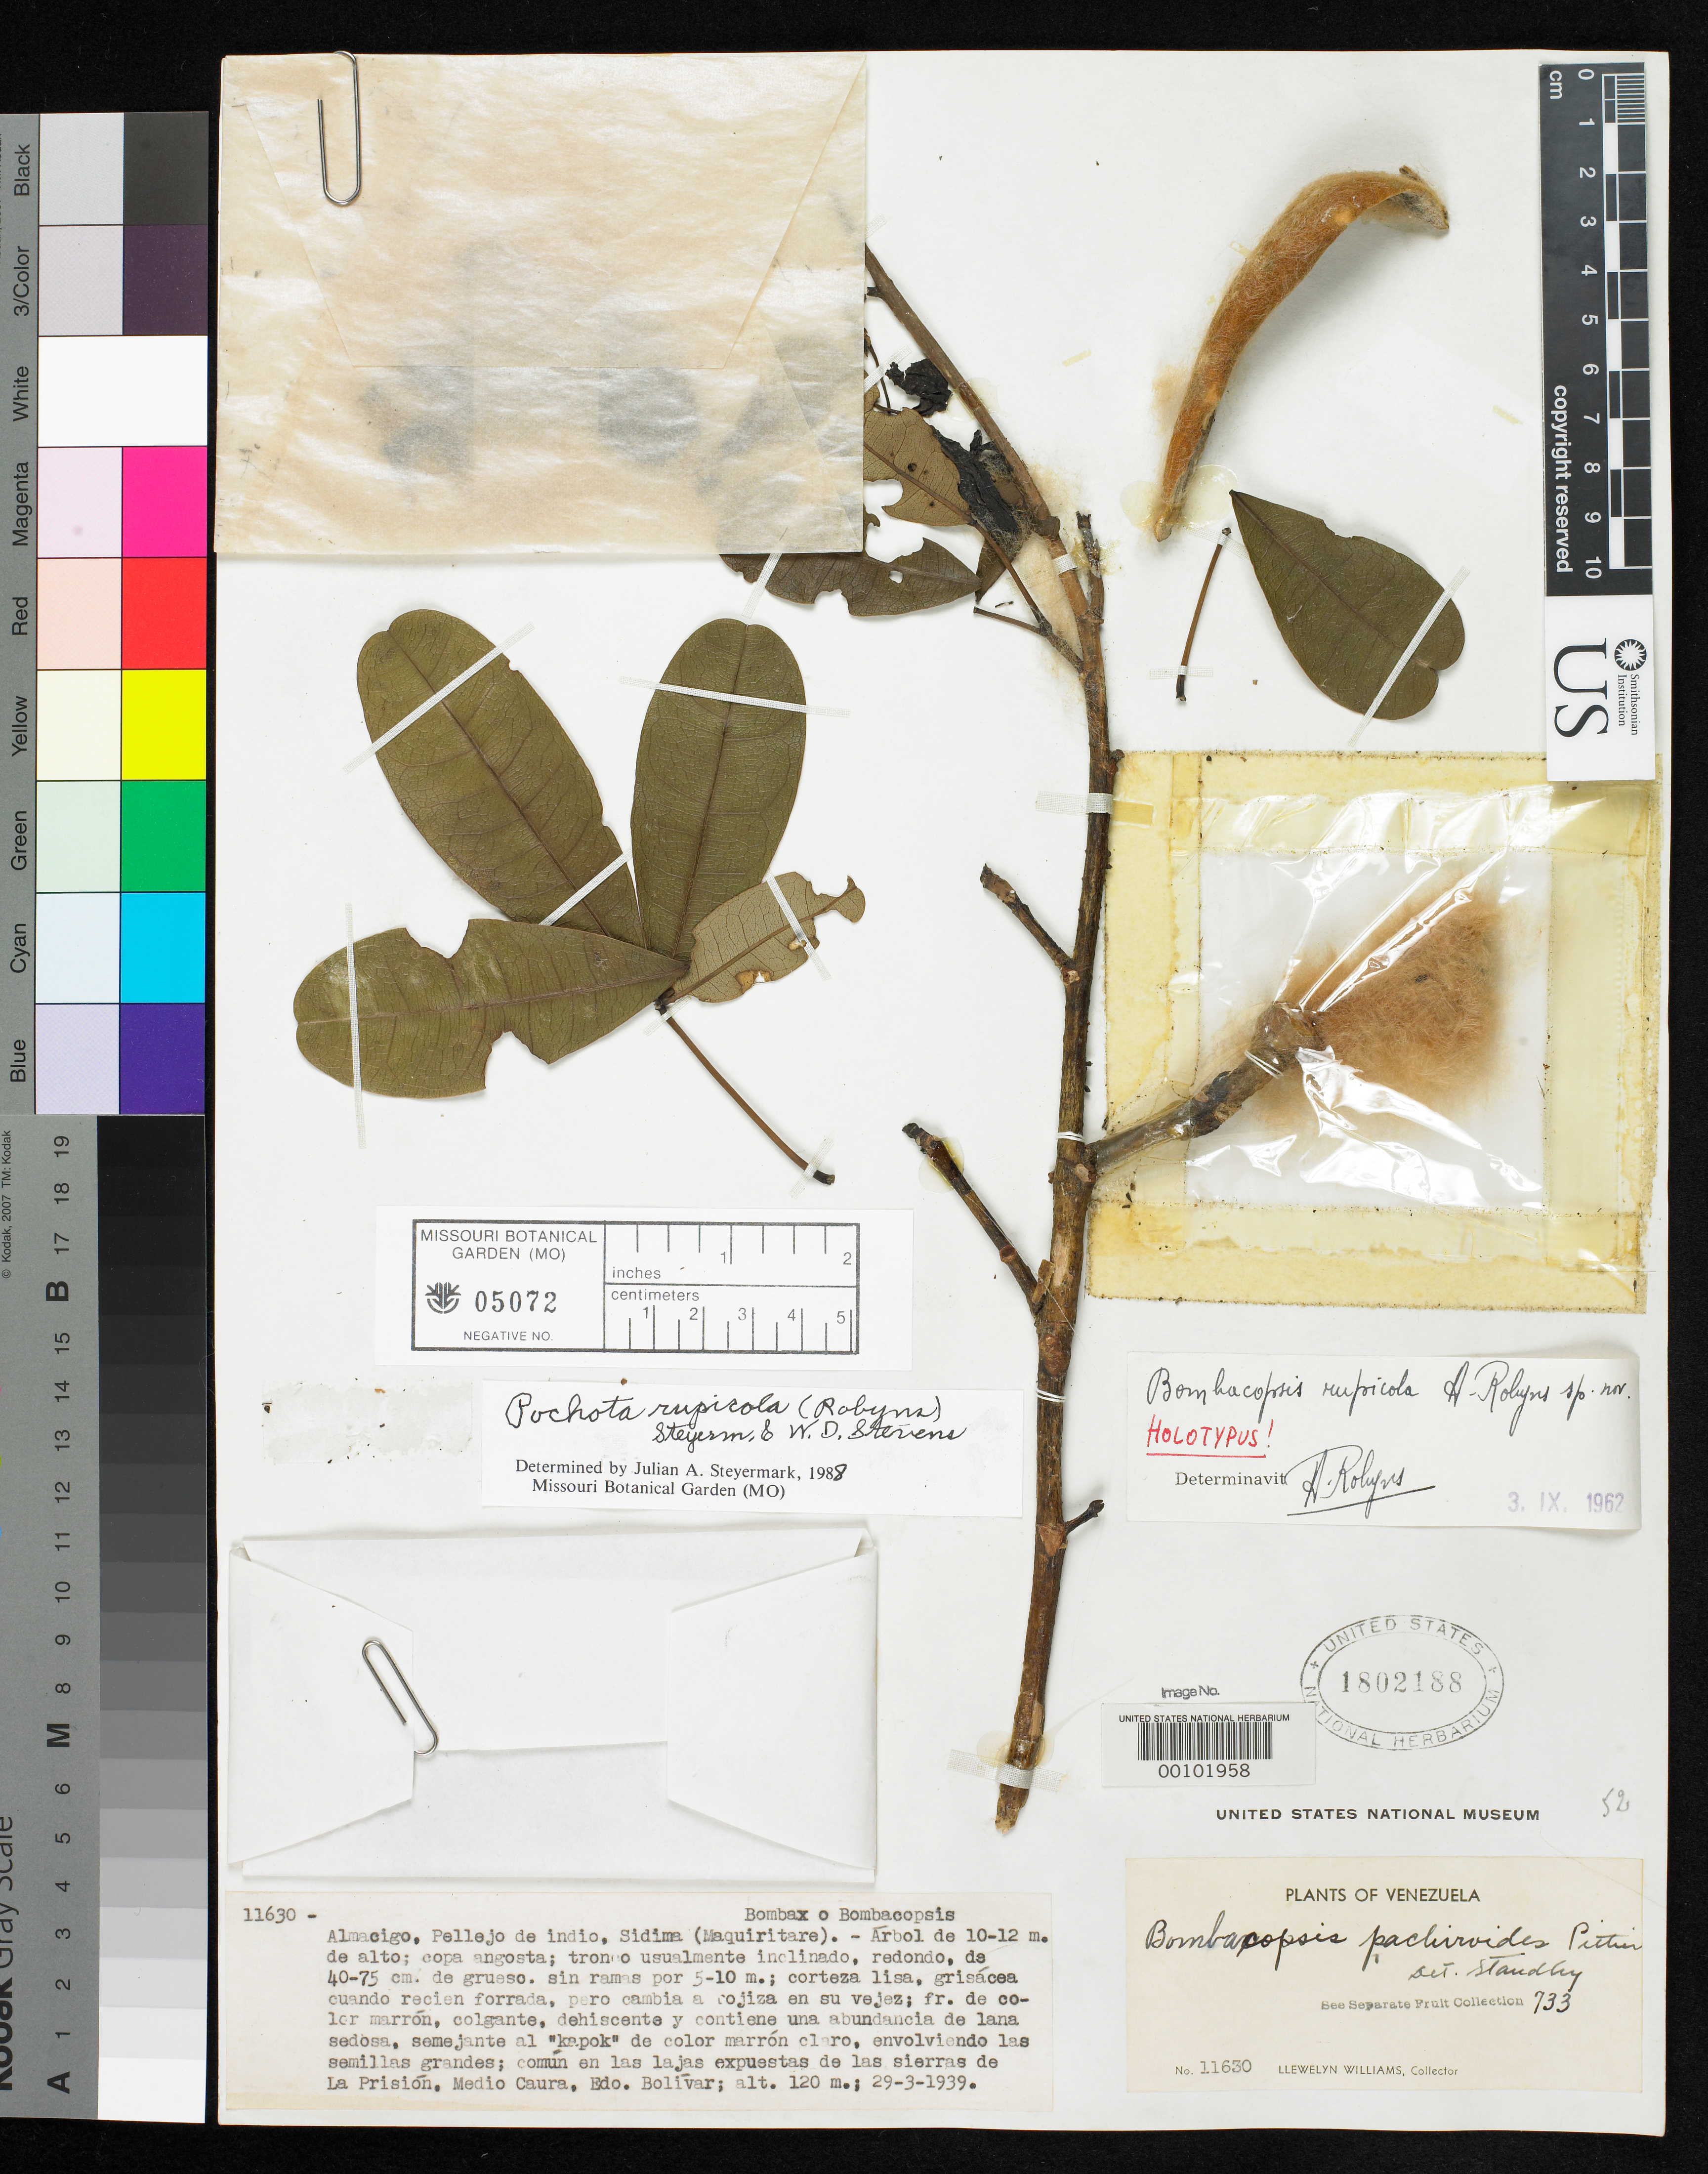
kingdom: Plantae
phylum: Tracheophyta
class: Magnoliopsida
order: Malvales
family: Malvaceae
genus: Bombacopsis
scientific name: Bombacopsis rupicola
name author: A. Robyns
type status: Holotype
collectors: Ll. Williams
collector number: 11630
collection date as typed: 29 Mar 1939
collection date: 1939-03-29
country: Venezuela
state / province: Bolivar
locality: Las Sierras La Prision, medio Caura.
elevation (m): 120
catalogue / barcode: US 1802188